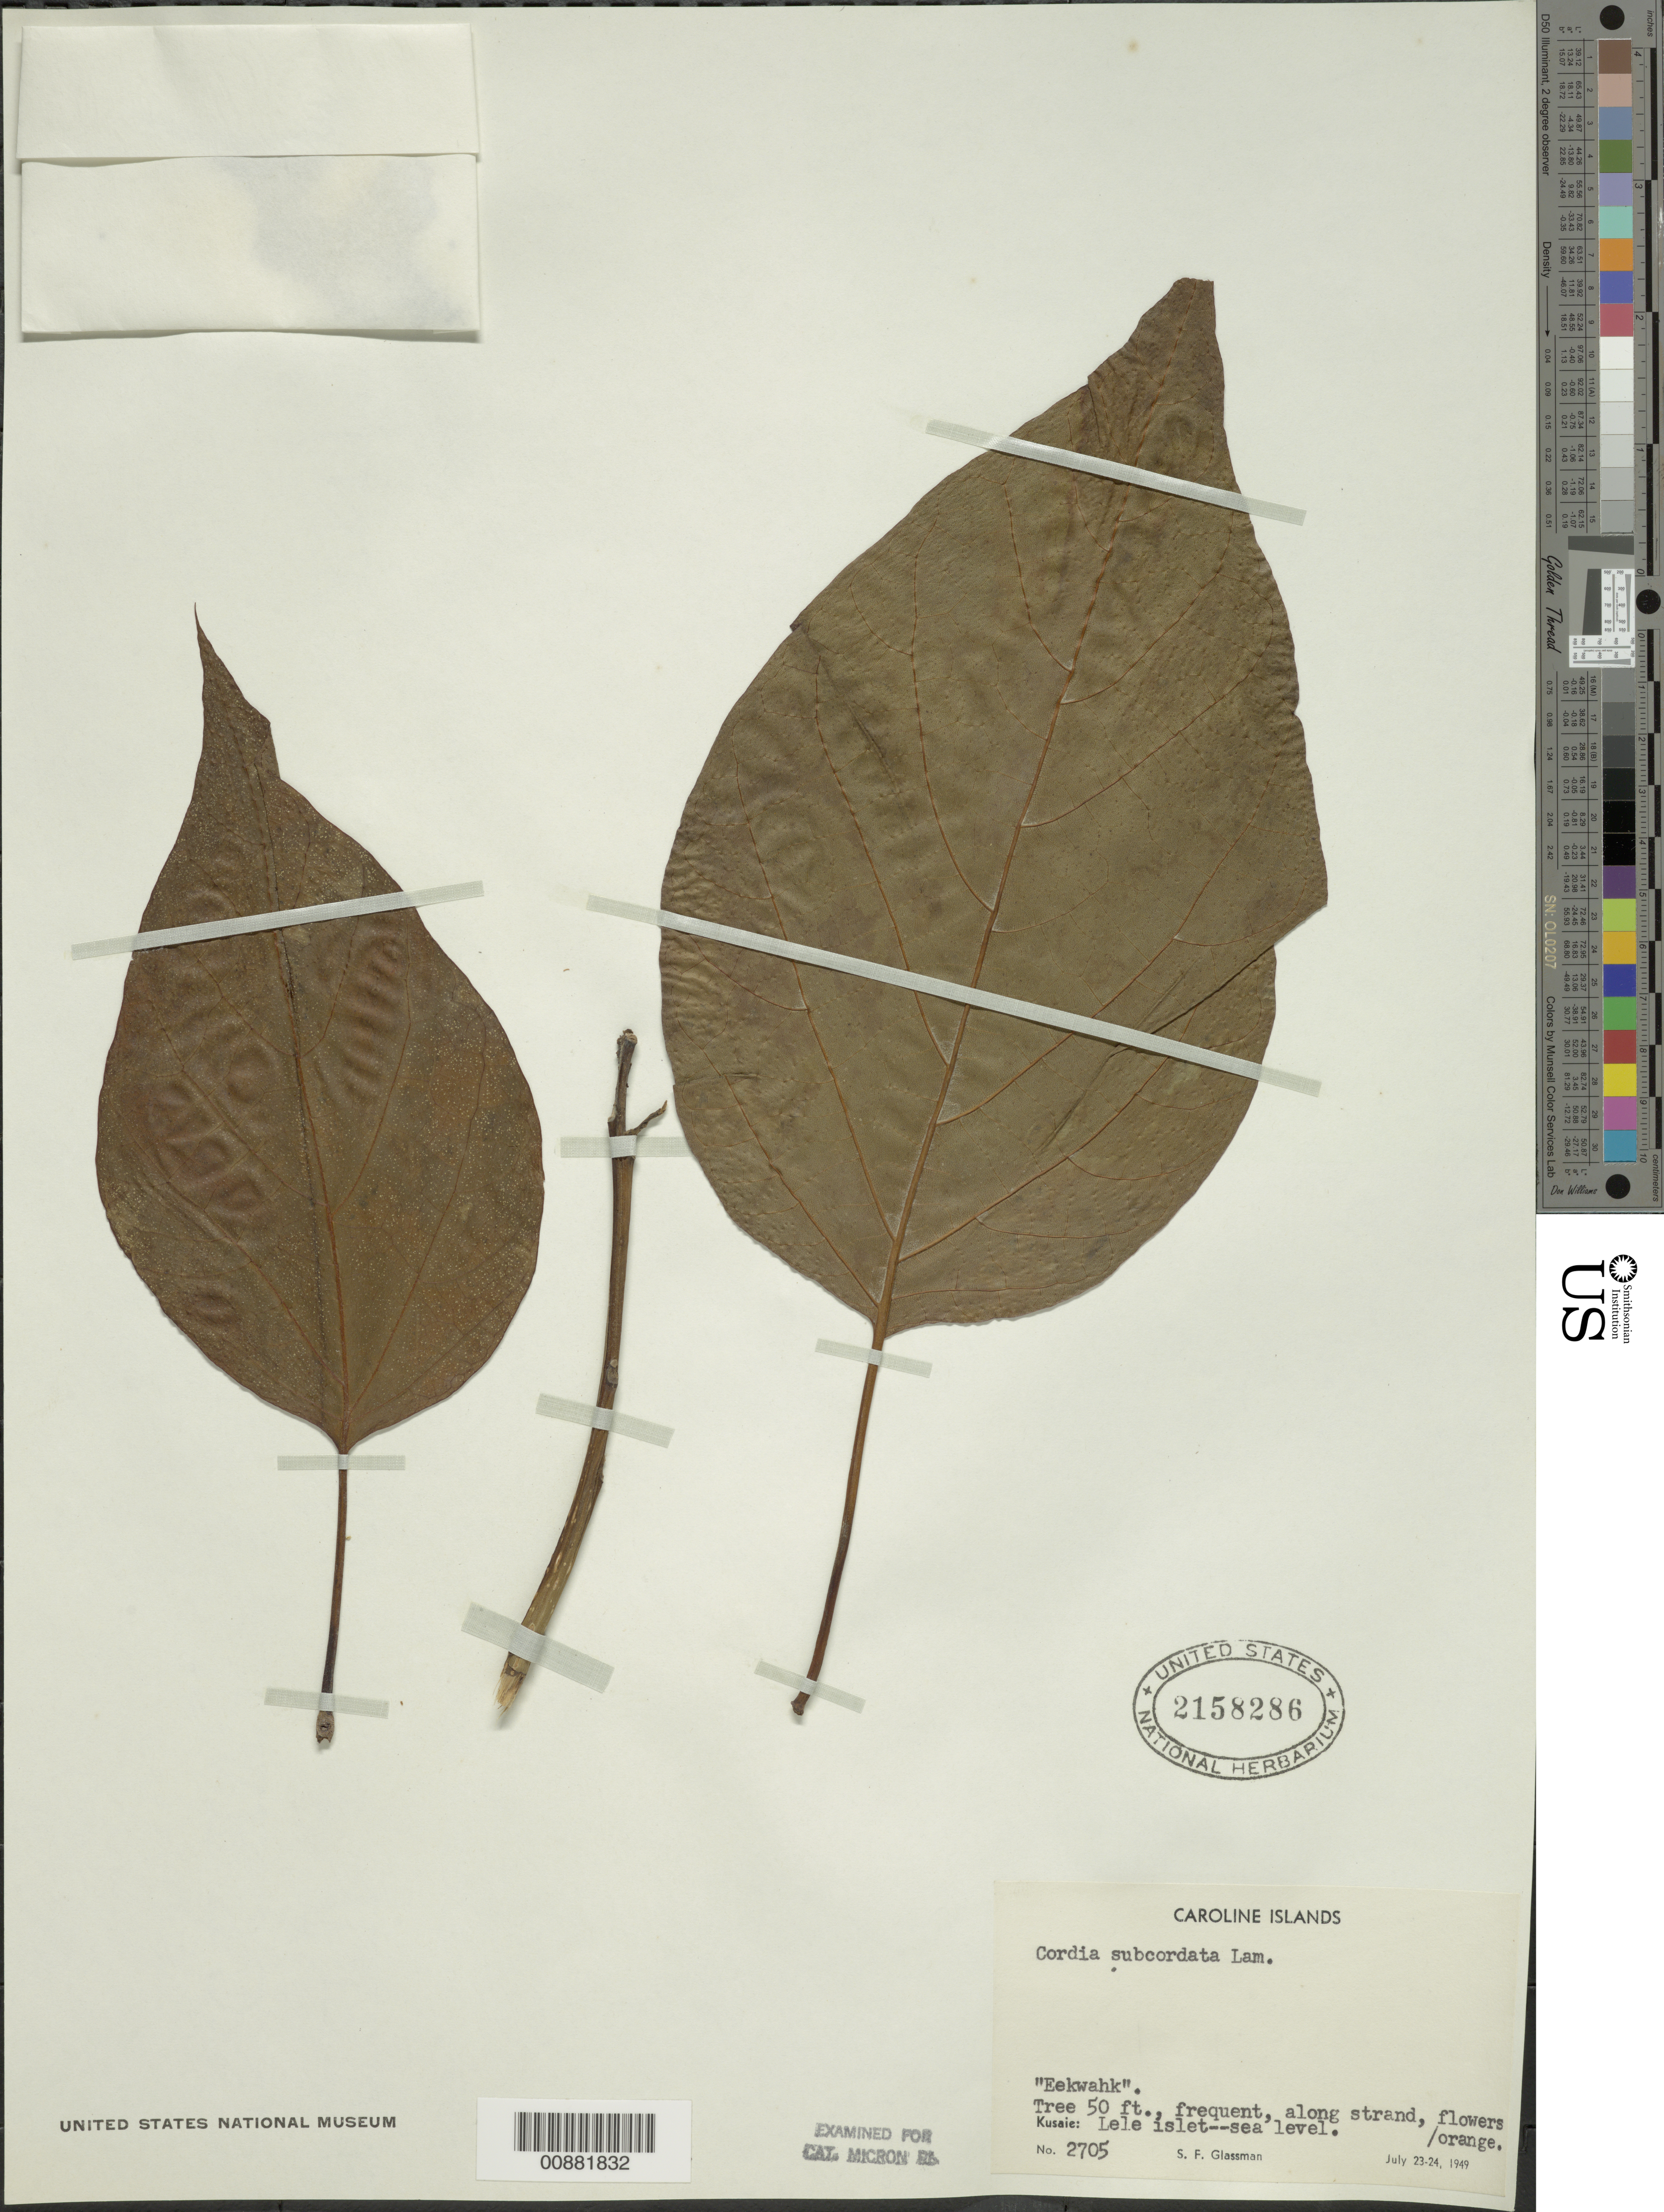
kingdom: Plantae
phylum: Tracheophyta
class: Magnoliopsida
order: Boraginales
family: Cordiaceae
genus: Cordia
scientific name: Cordia subcordata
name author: Lam.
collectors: S. F. Glassman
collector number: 2705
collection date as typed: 23 Jul 1949 to 24 Jul 1949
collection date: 1949-07-23/1949-07-24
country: Micronesia, Federated States of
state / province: Kosrae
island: Kosrae [Kusaie]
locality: Lele Islet,--sea level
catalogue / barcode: US 2158286